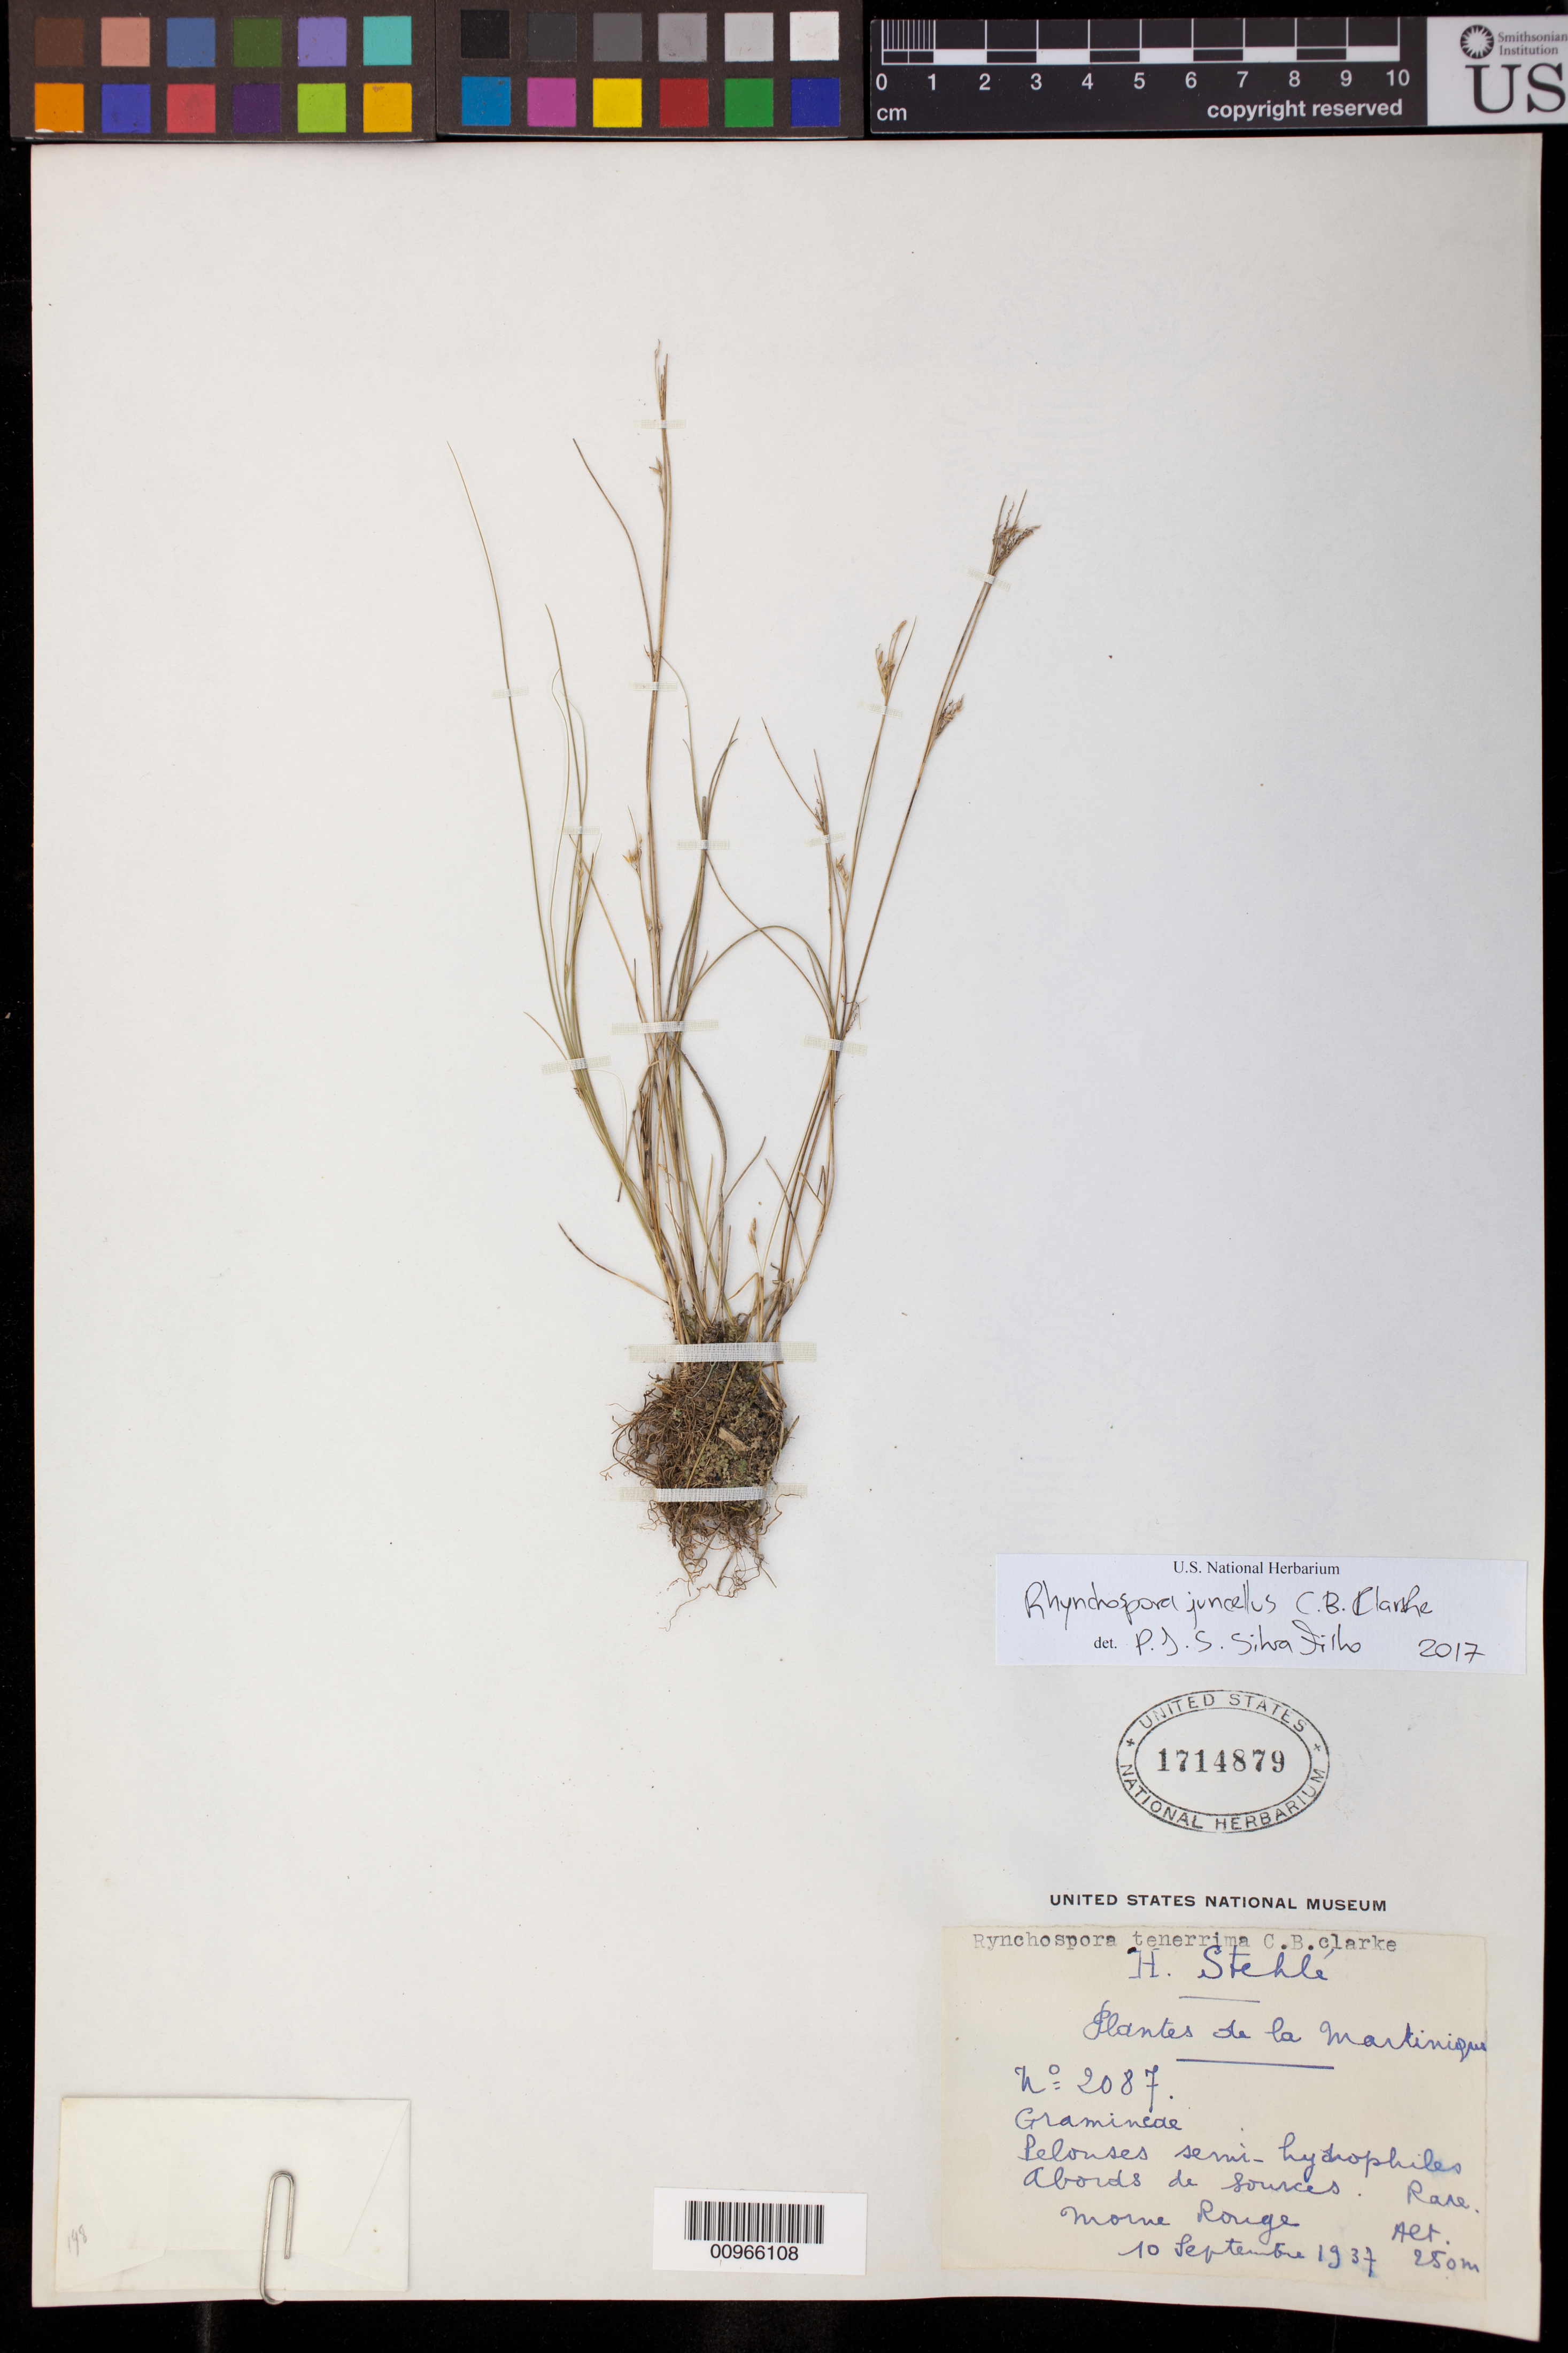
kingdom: Plantae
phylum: Tracheophyta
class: Liliopsida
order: Poales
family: Cyperaceae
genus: Rhynchospora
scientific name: Rhynchospora tenerrima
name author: Nees ex Spreng.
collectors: H. Stehlé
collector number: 2087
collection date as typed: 10 Sep 1937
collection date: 1937-09-10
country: Martinique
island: Martinique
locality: Morne Rouge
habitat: Pelouses semi-hydrophiles abord de sources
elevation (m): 250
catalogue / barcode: US 1714879